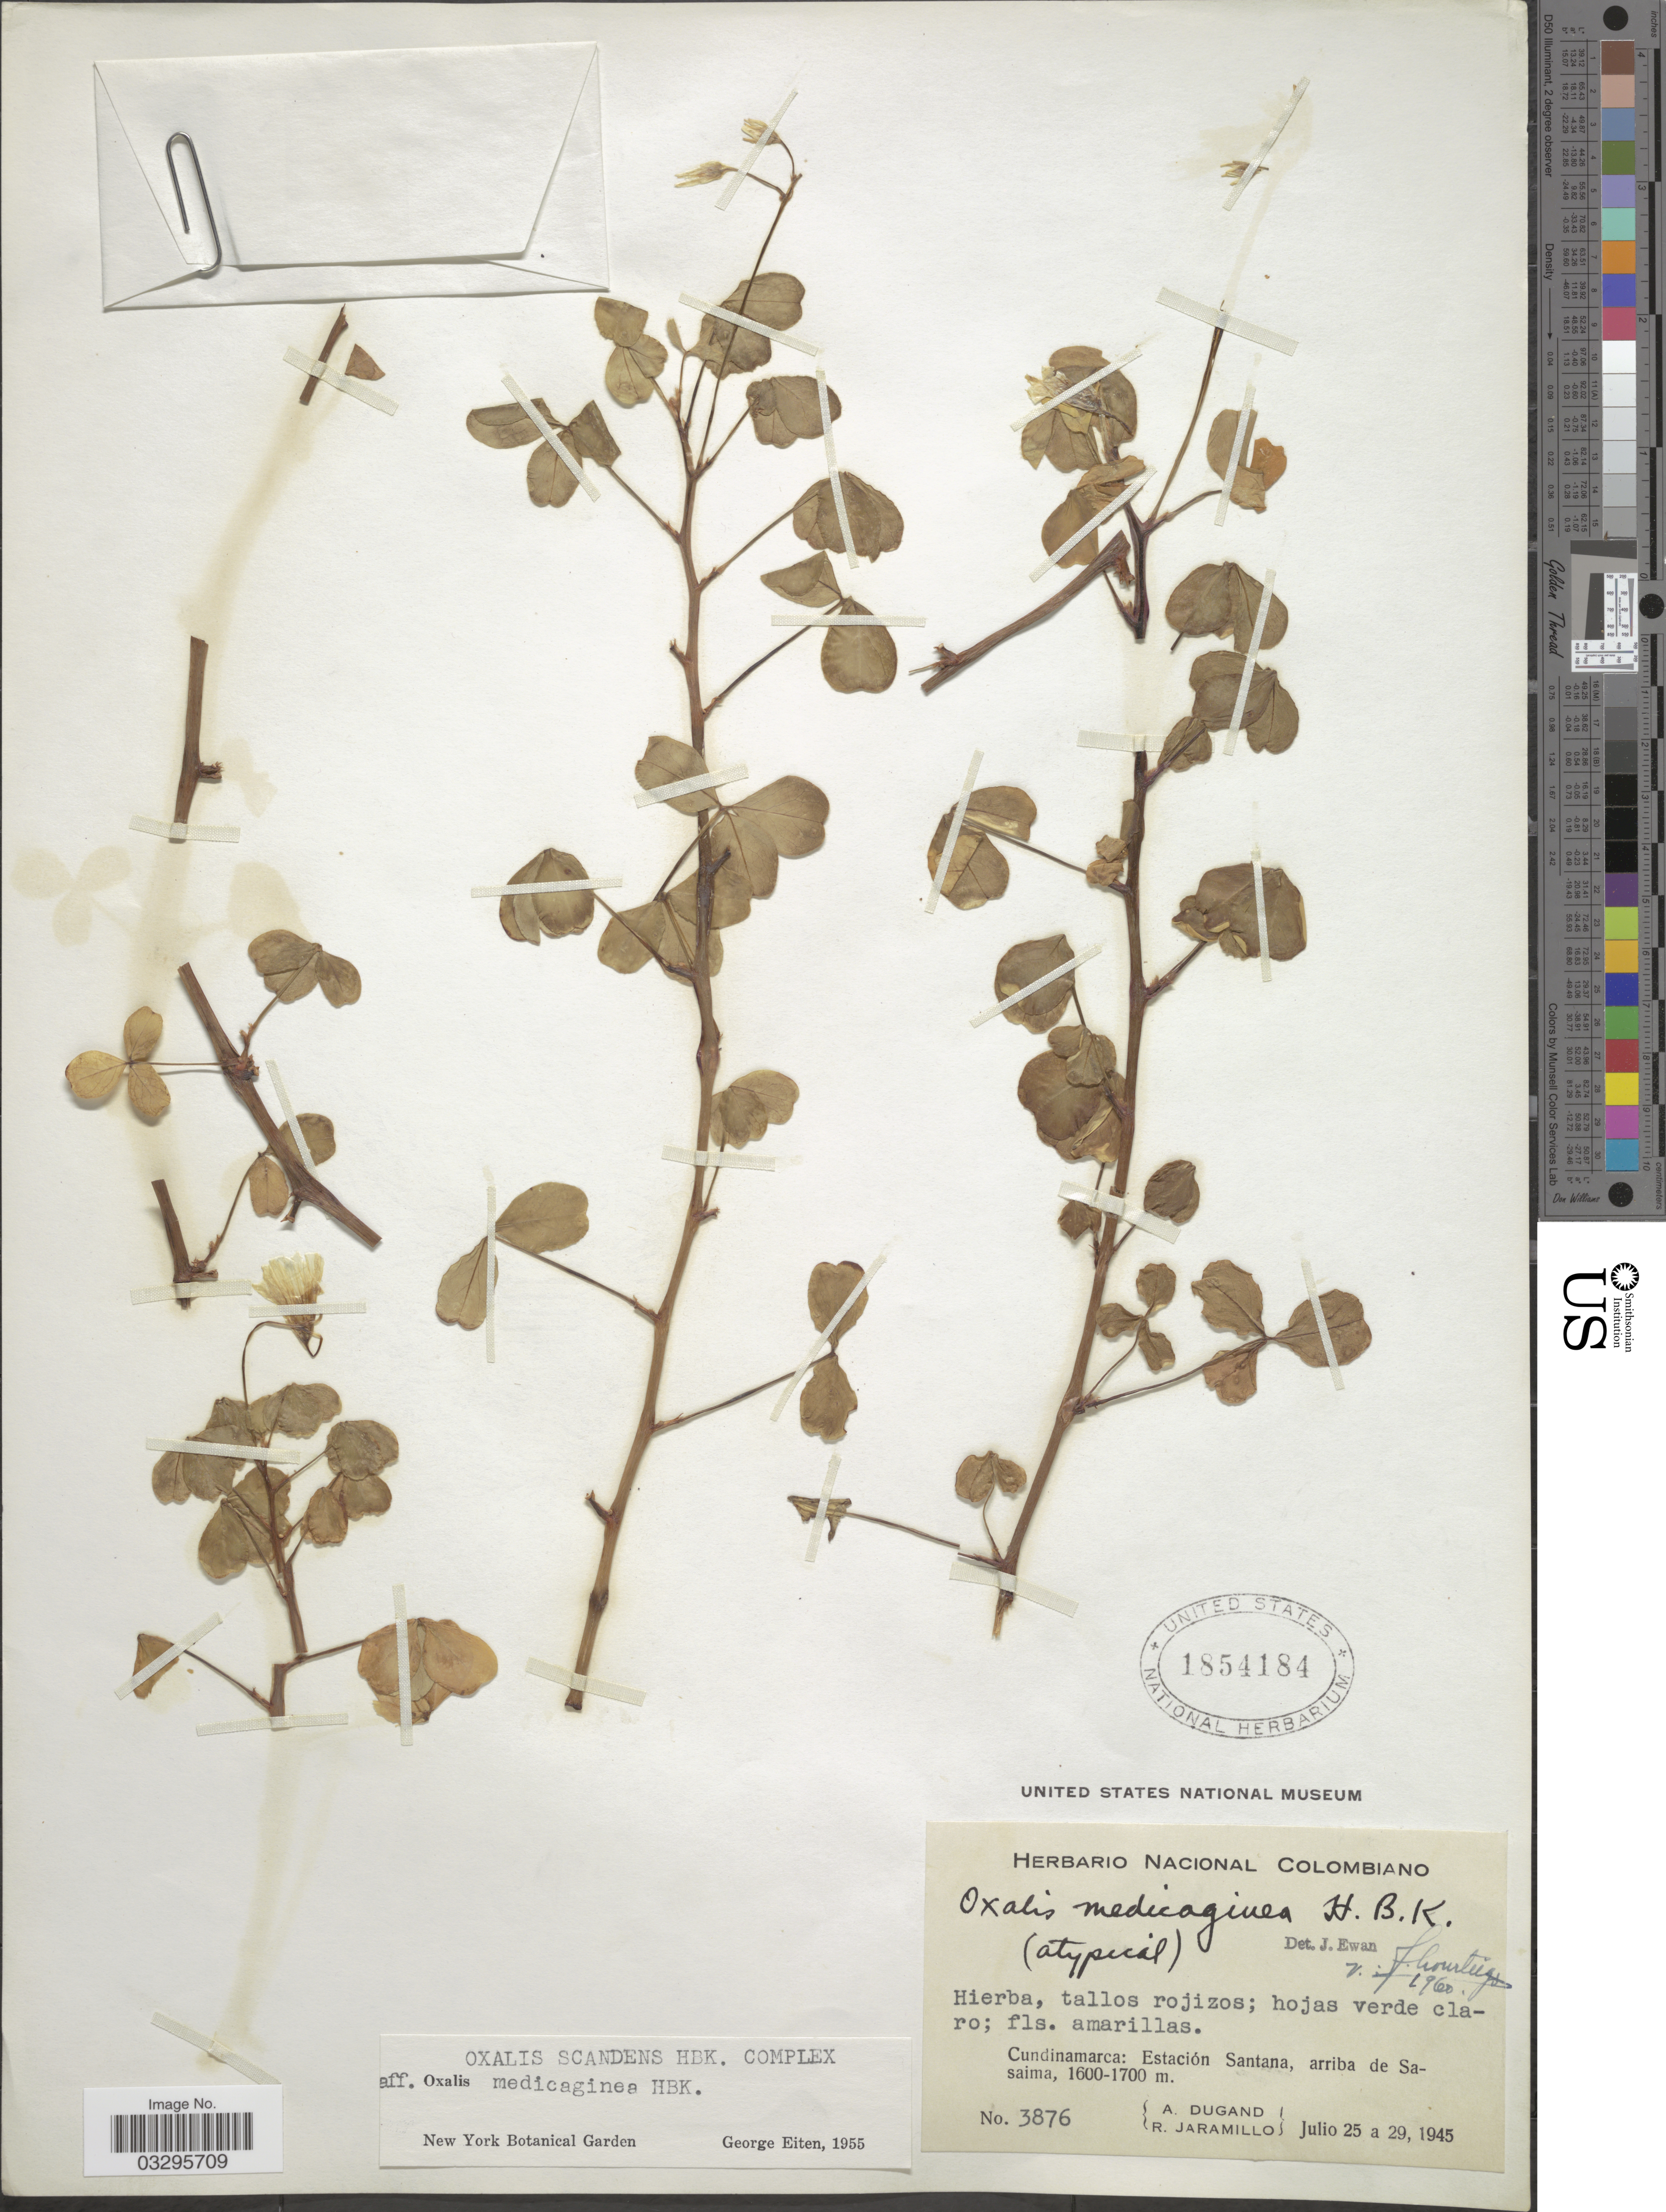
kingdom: Plantae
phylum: Tracheophyta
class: Magnoliopsida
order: Oxalidales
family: Oxalidaceae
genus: Oxalis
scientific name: Oxalis medicaginea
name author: Kunth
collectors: A. Dugand & R. Jaramillo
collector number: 3876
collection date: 1945-07-25/1945-07-29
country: Colombia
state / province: Cundinamarca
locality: Estación Santana, arriba de Sasaima.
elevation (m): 1600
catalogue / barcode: US 1854184